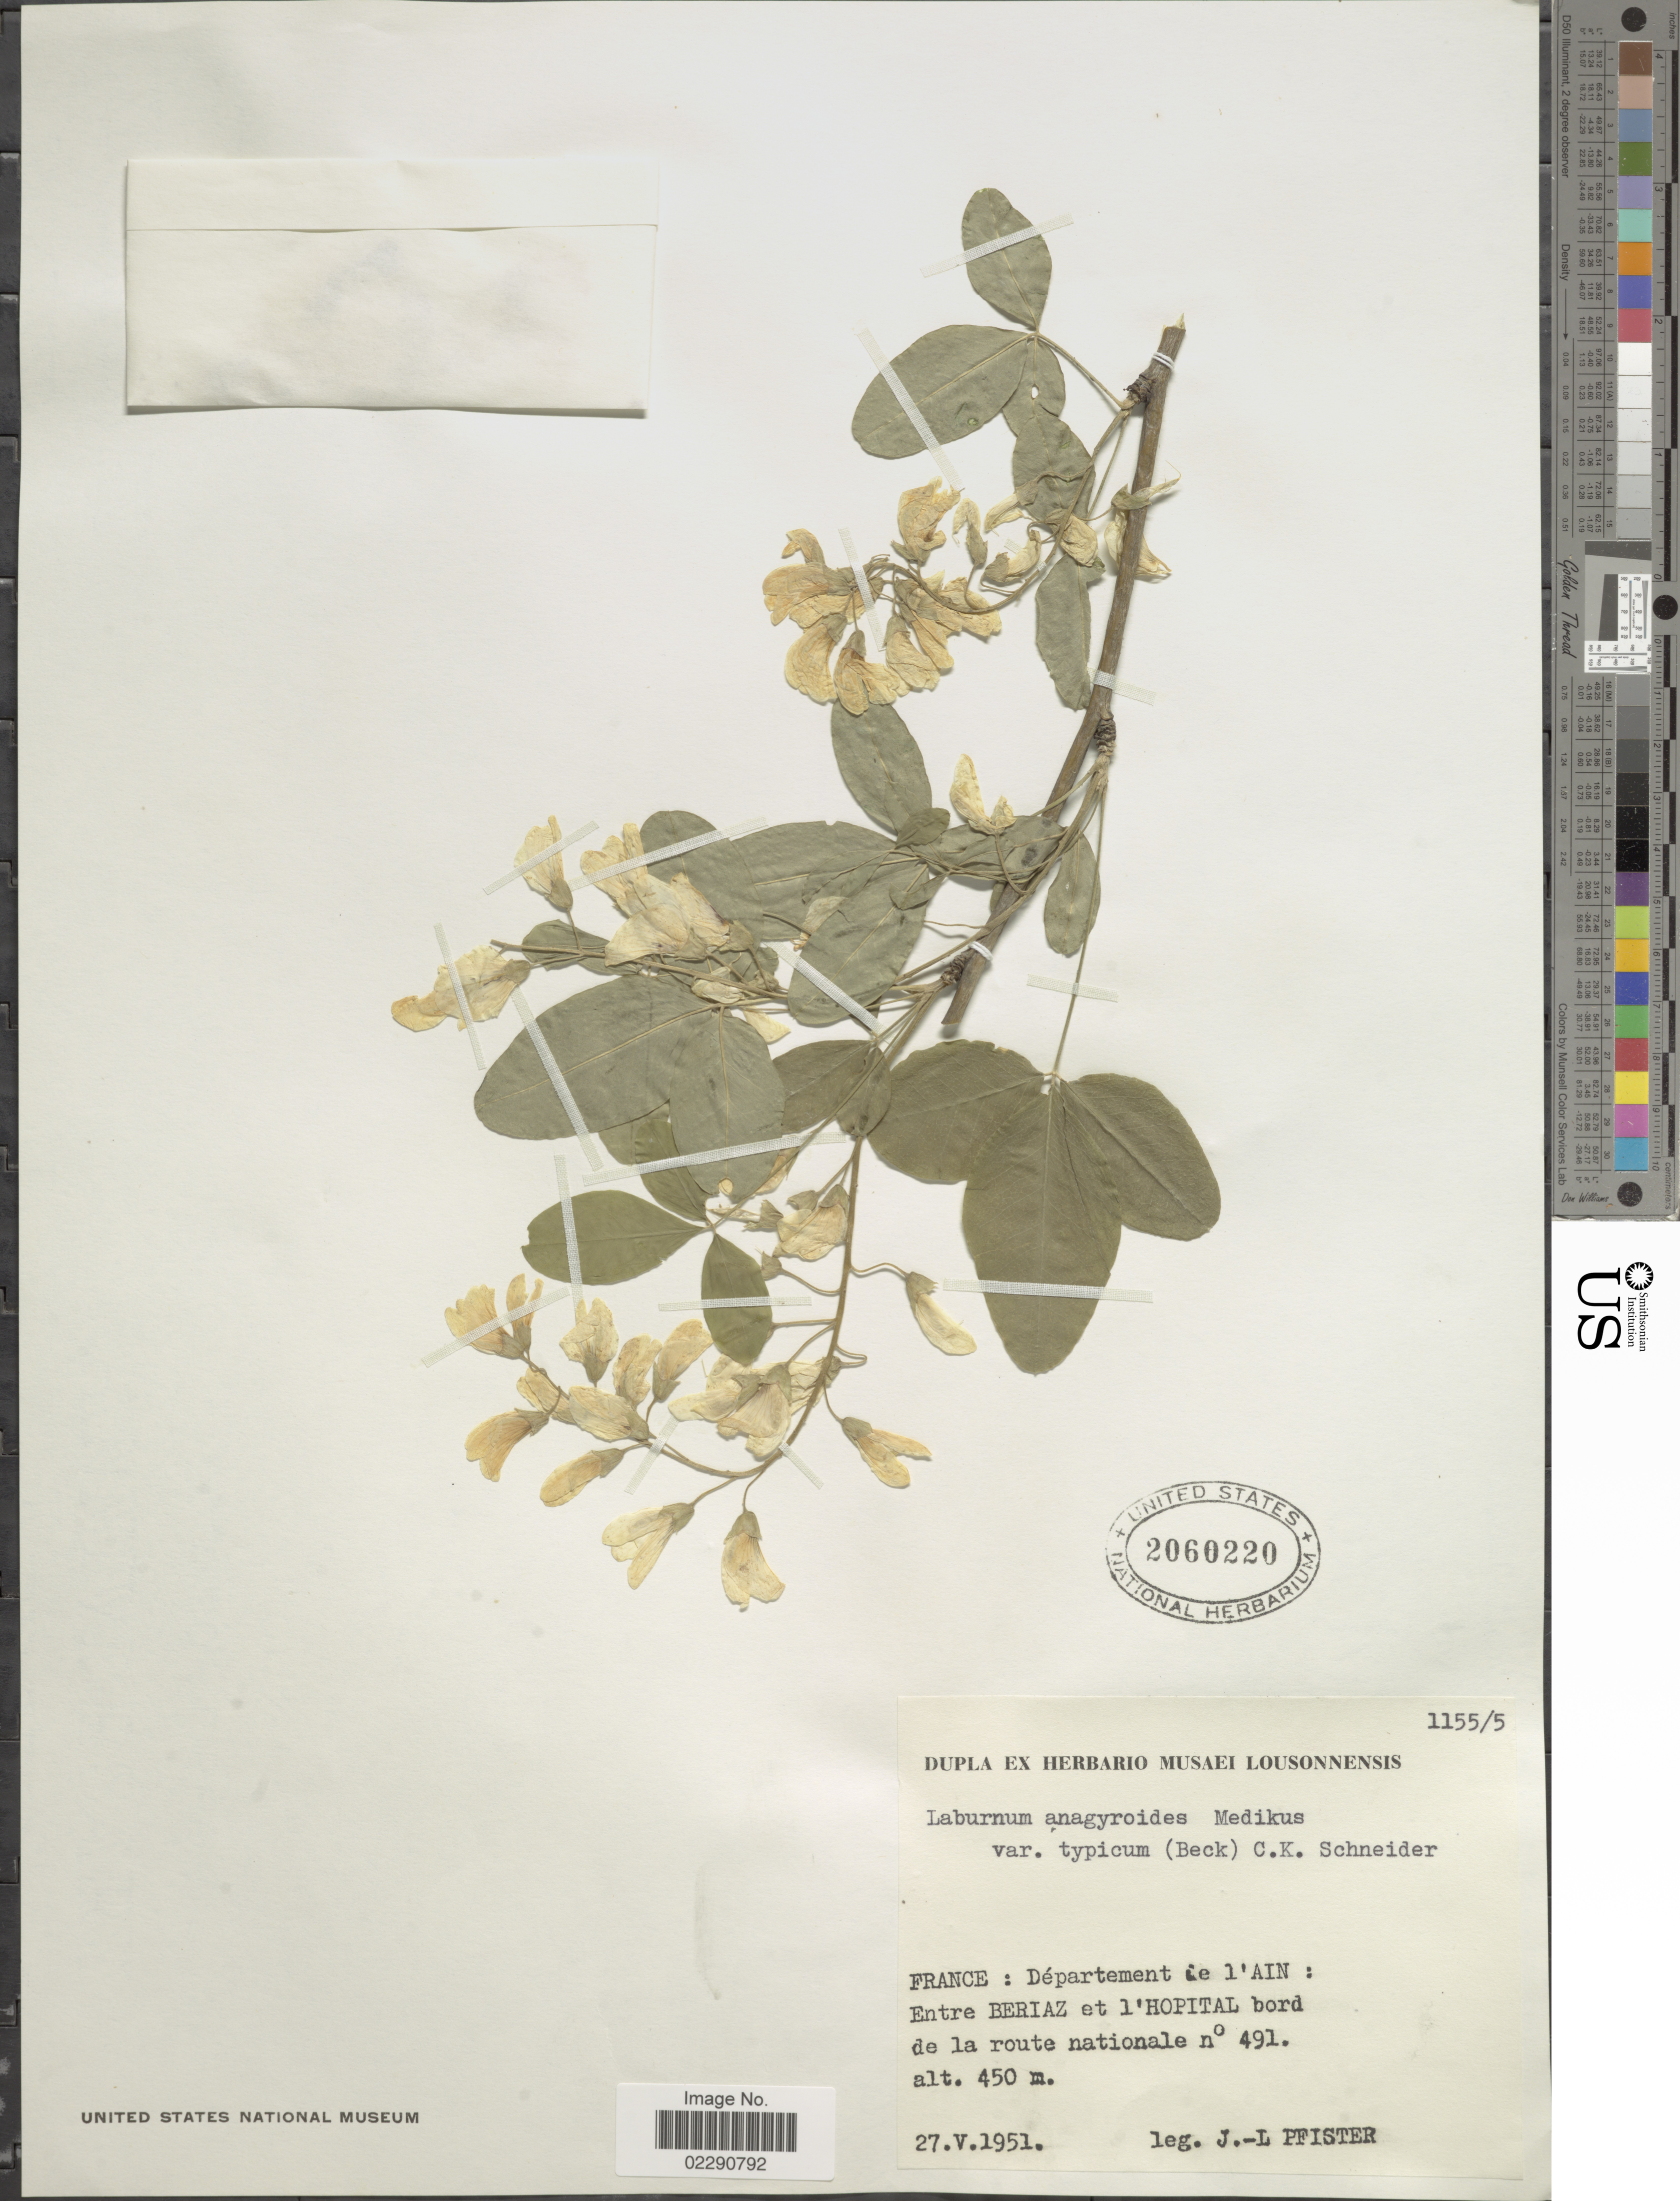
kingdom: Plantae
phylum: Tracheophyta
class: Magnoliopsida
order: Fabales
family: Fabaceae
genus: Laburnum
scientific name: Laburnum anagyroides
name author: Medik.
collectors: J. Pfister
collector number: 1155/5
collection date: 1951-05-27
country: France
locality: Departement de l'Ain, entre Beriaz et l'Hopital bord de la route nationale n° 491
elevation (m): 450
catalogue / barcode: US 2060220